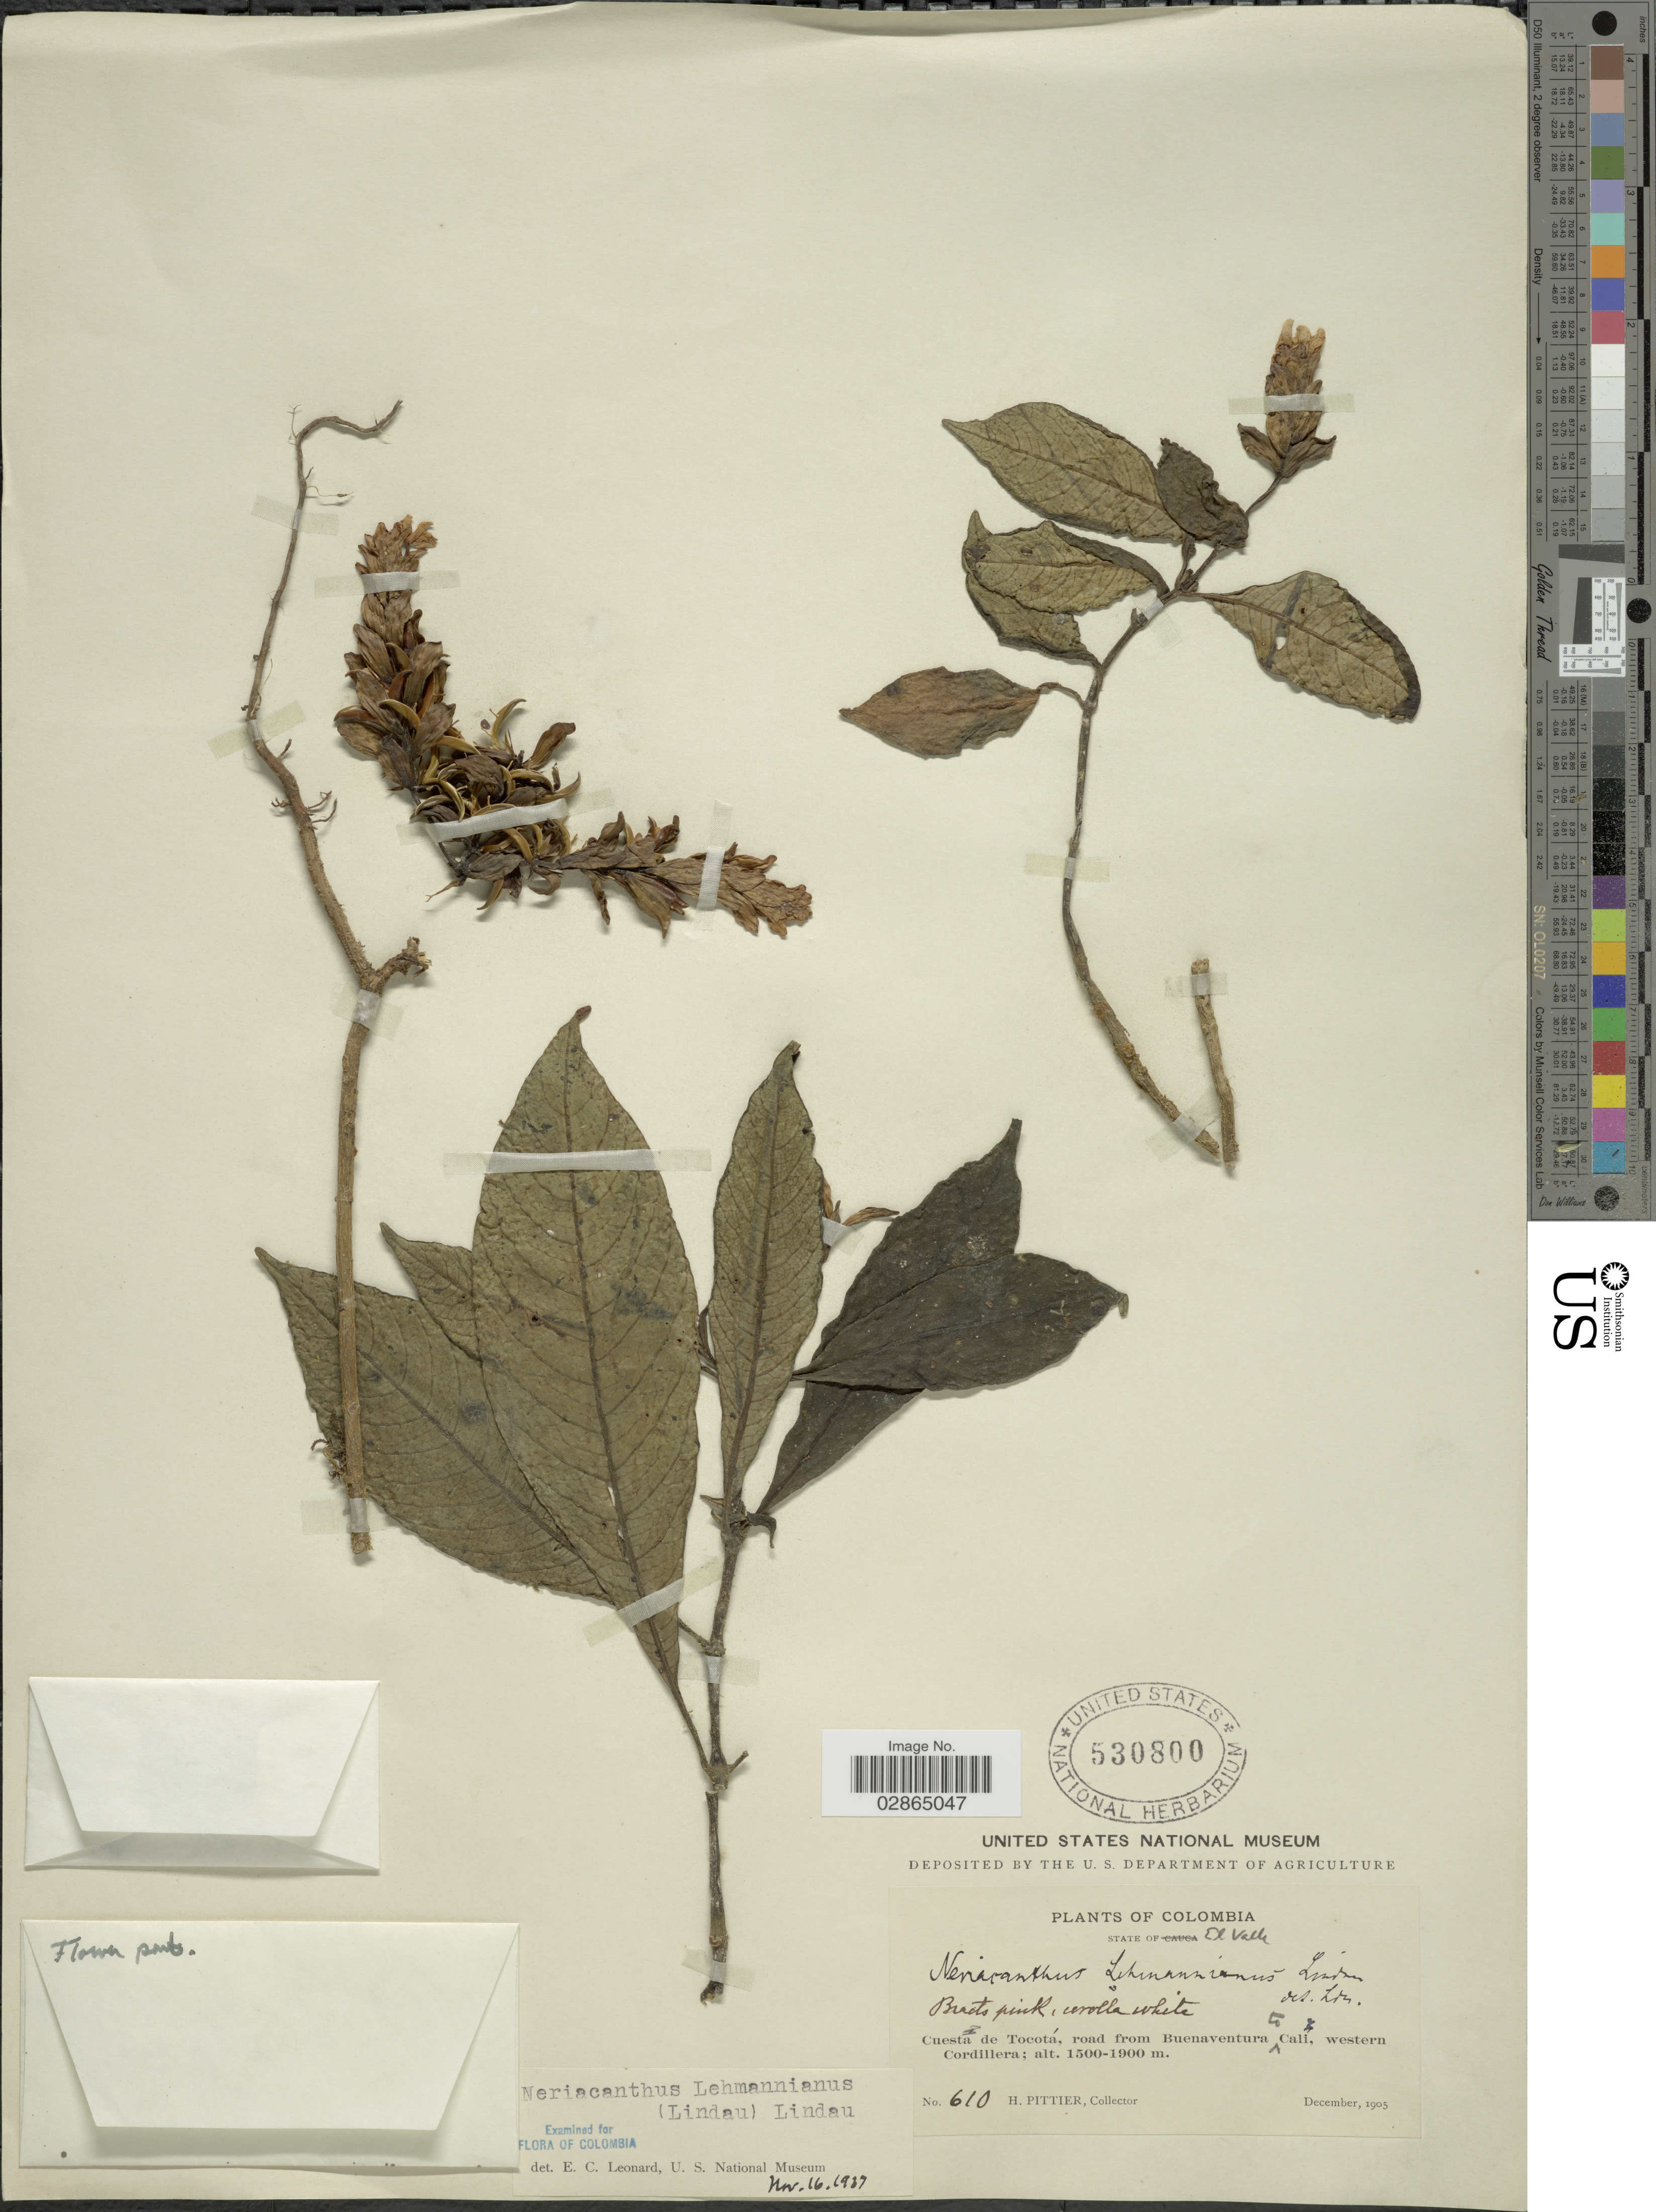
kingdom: Plantae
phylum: Tracheophyta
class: Magnoliopsida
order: Lamiales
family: Acanthaceae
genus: Neriacanthus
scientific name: Neriacanthus lehmannianus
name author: (Lindau) Lindau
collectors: H. F. Pittier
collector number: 610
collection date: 1905-12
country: Colombia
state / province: Valle del Cauca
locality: State of El Valle. Cuesta de Tocotá, road from Buenaventura to Cali, western Cordillera.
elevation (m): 1500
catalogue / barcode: US 530800